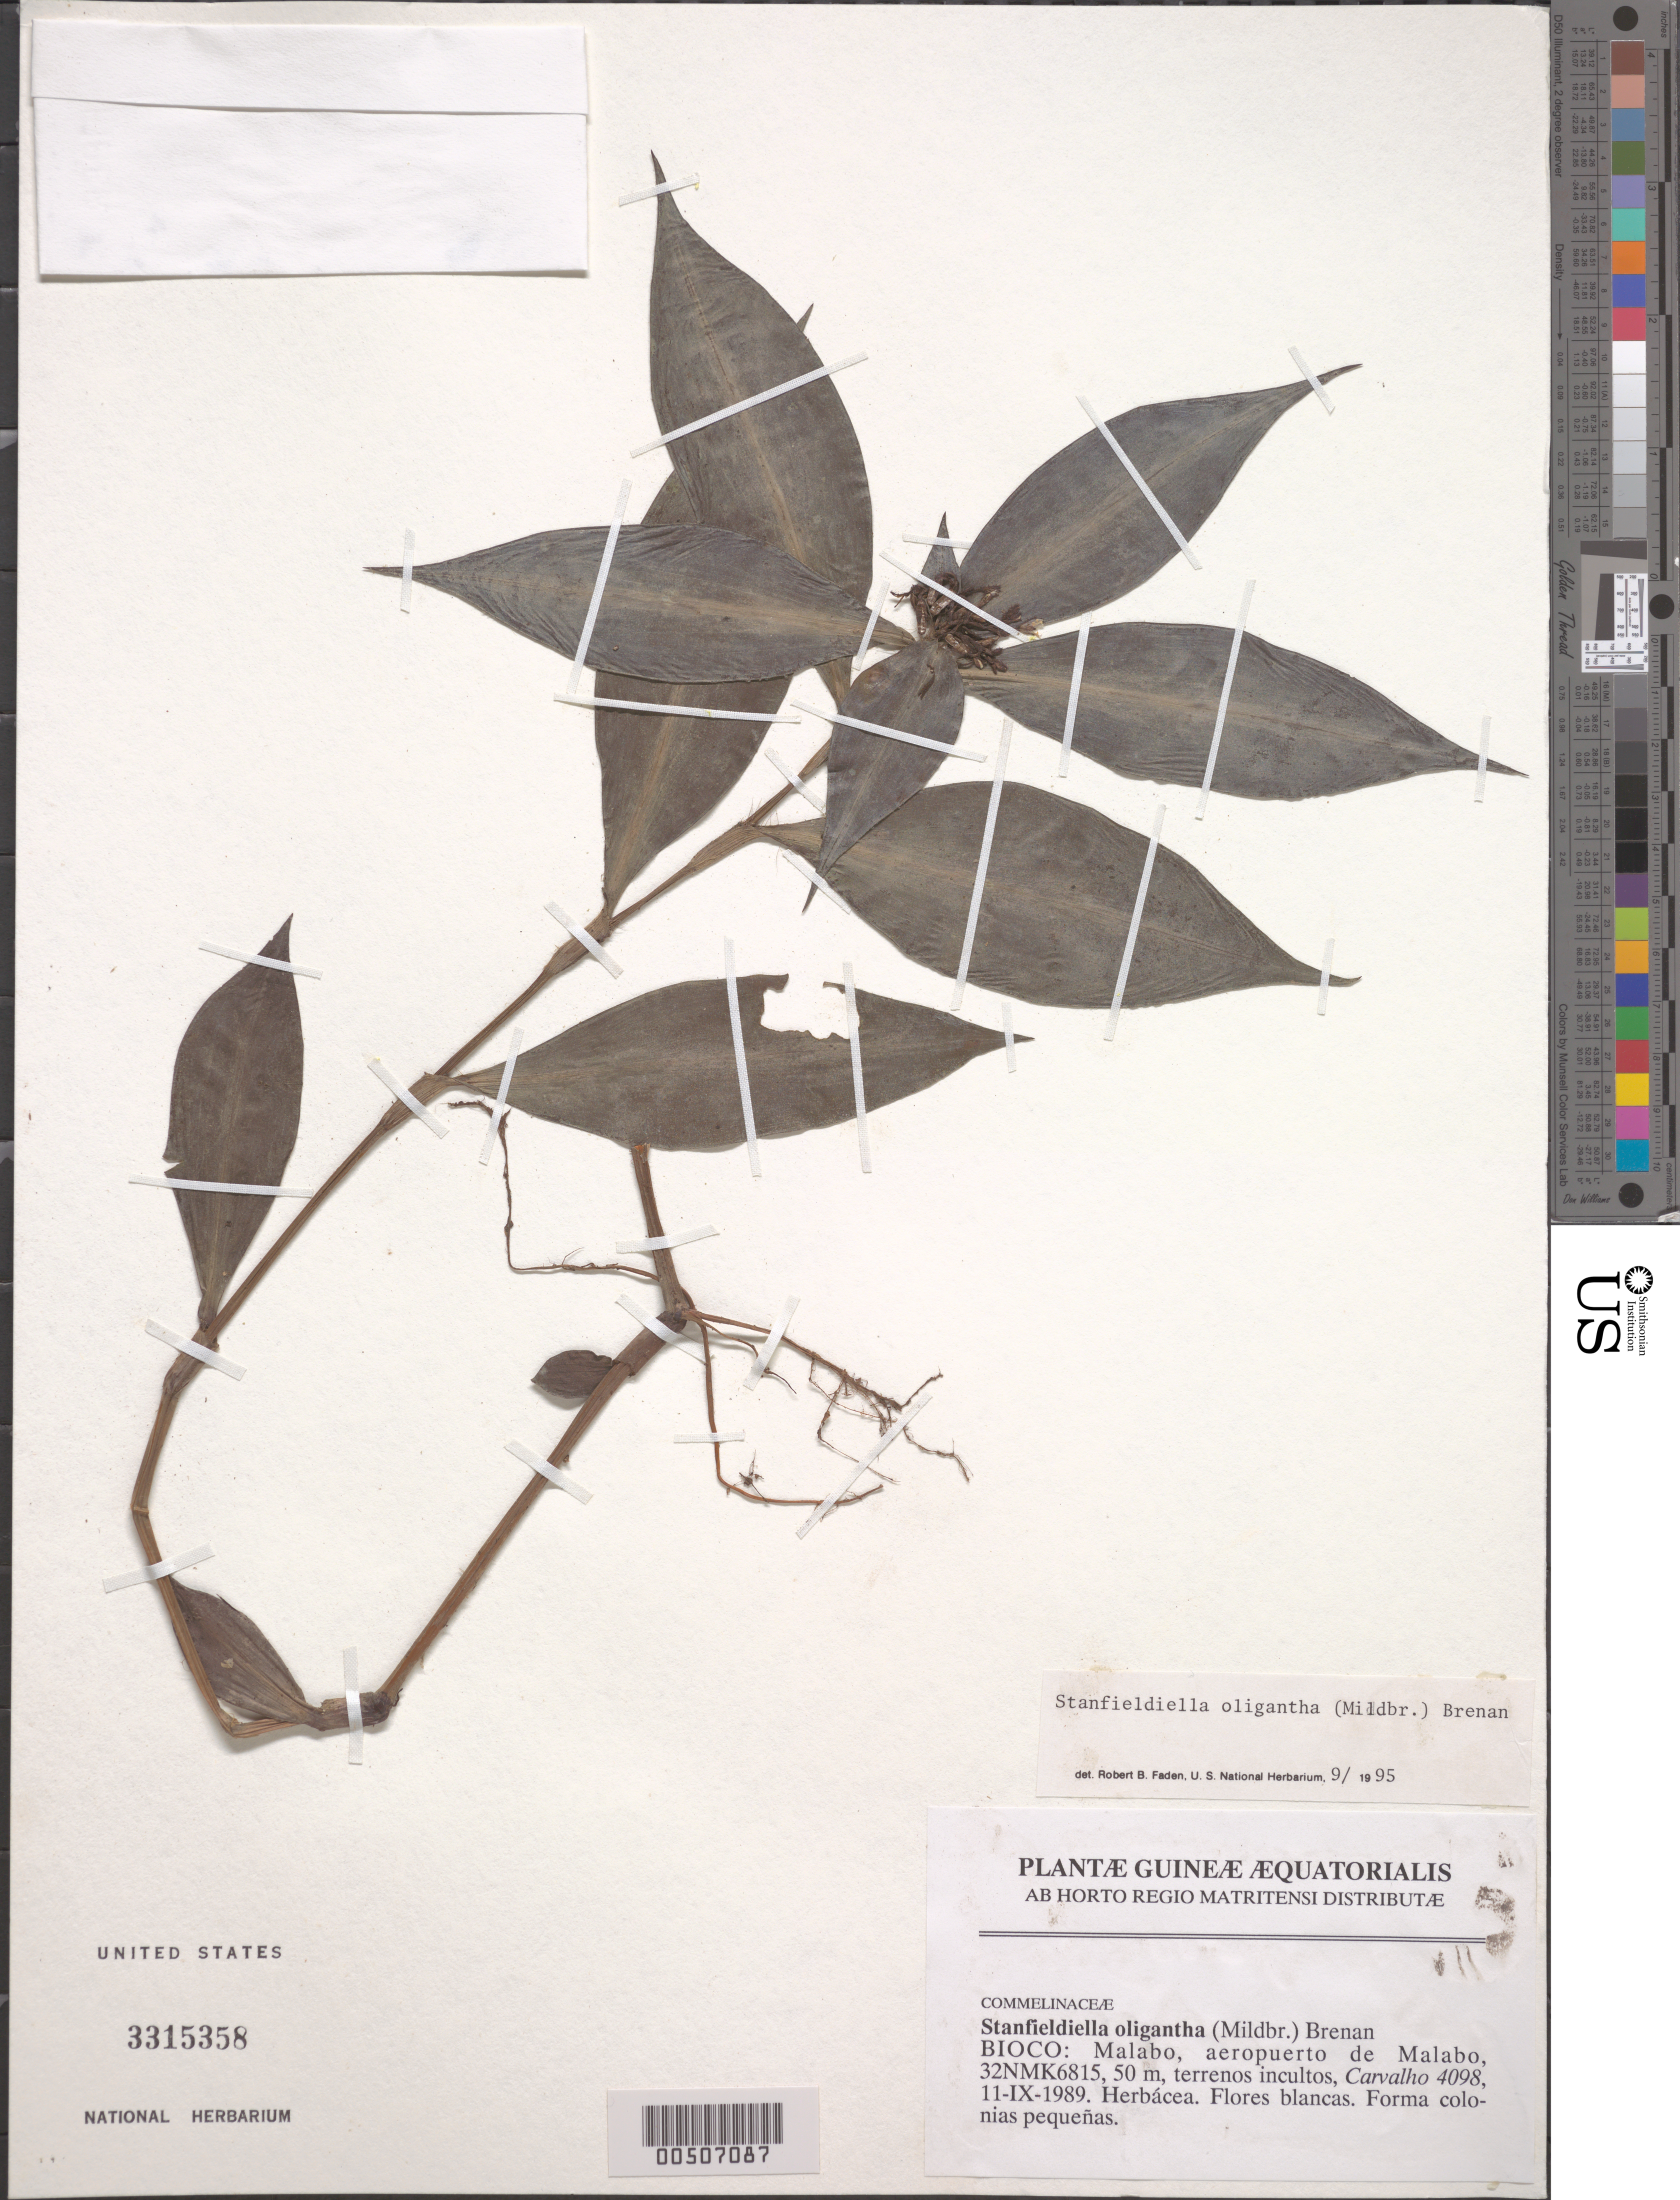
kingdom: Plantae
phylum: Tracheophyta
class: Liliopsida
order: Commelinales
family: Commelinaceae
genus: Stanfieldiella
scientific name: Stanfieldiella oligantha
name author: (Mildbr.) Brenan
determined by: Faden, Robert B., (US), Smithsonian Institution - National Museum of Natural History (UNITED STATES)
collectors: Carvalho, --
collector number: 4098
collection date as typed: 11 Sep 1989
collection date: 1989-09-11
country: Equatorial Guinea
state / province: Bioko Norte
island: Bioko Island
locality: Malabo. [former Province of Fernando Pó (Bioko).]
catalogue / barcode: US 3315358